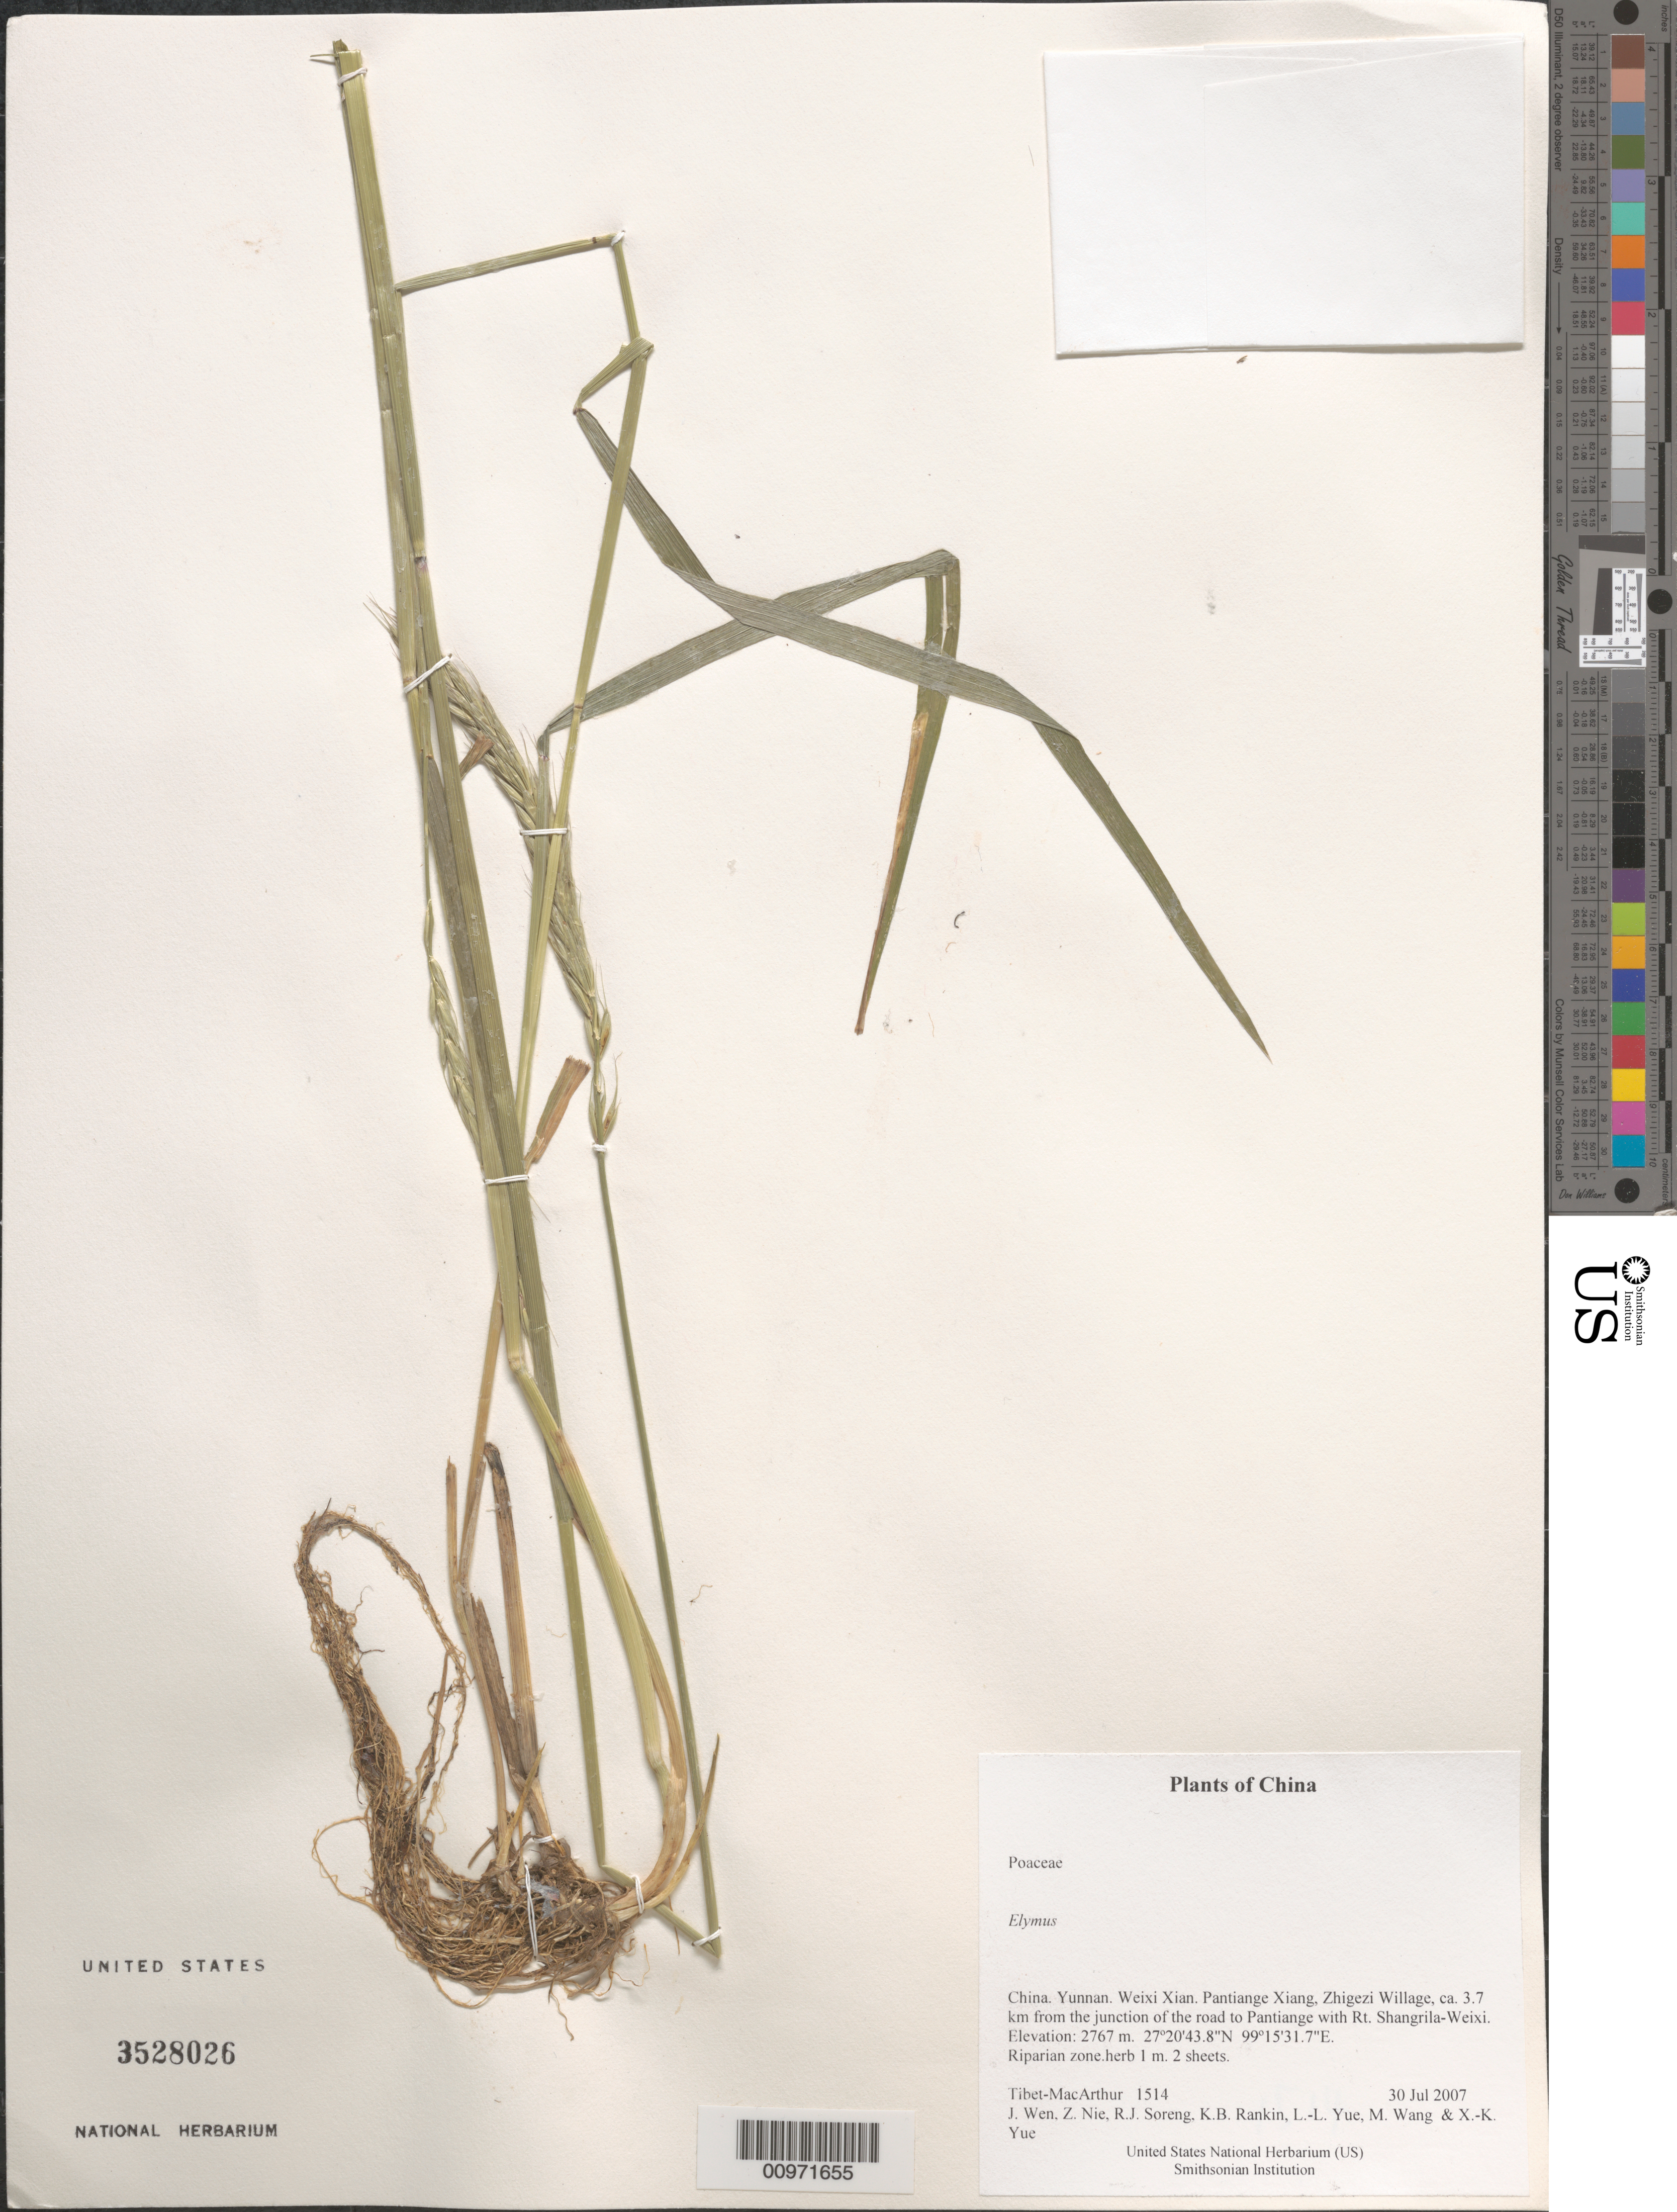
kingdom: Plantae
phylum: Tracheophyta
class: Liliopsida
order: Poales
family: Poaceae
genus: Elymus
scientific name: Elymus sp. 2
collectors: Tibet-MacArthur, J. Wen, Z. Nie, R. J. Soreng, K. Rankin, L. Yue, M. Wang & X. Yue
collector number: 1514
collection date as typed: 30 Jul 2007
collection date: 2007-07-30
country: China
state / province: Yunnan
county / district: Weixi Xian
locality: Pantiange Xiang, Zhigezi Willage, ca. 3.7 km from the junction of the road to Pantiange with Rt. Shangrila-Weixi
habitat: Riparian zone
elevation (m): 2767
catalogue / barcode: US 3528026